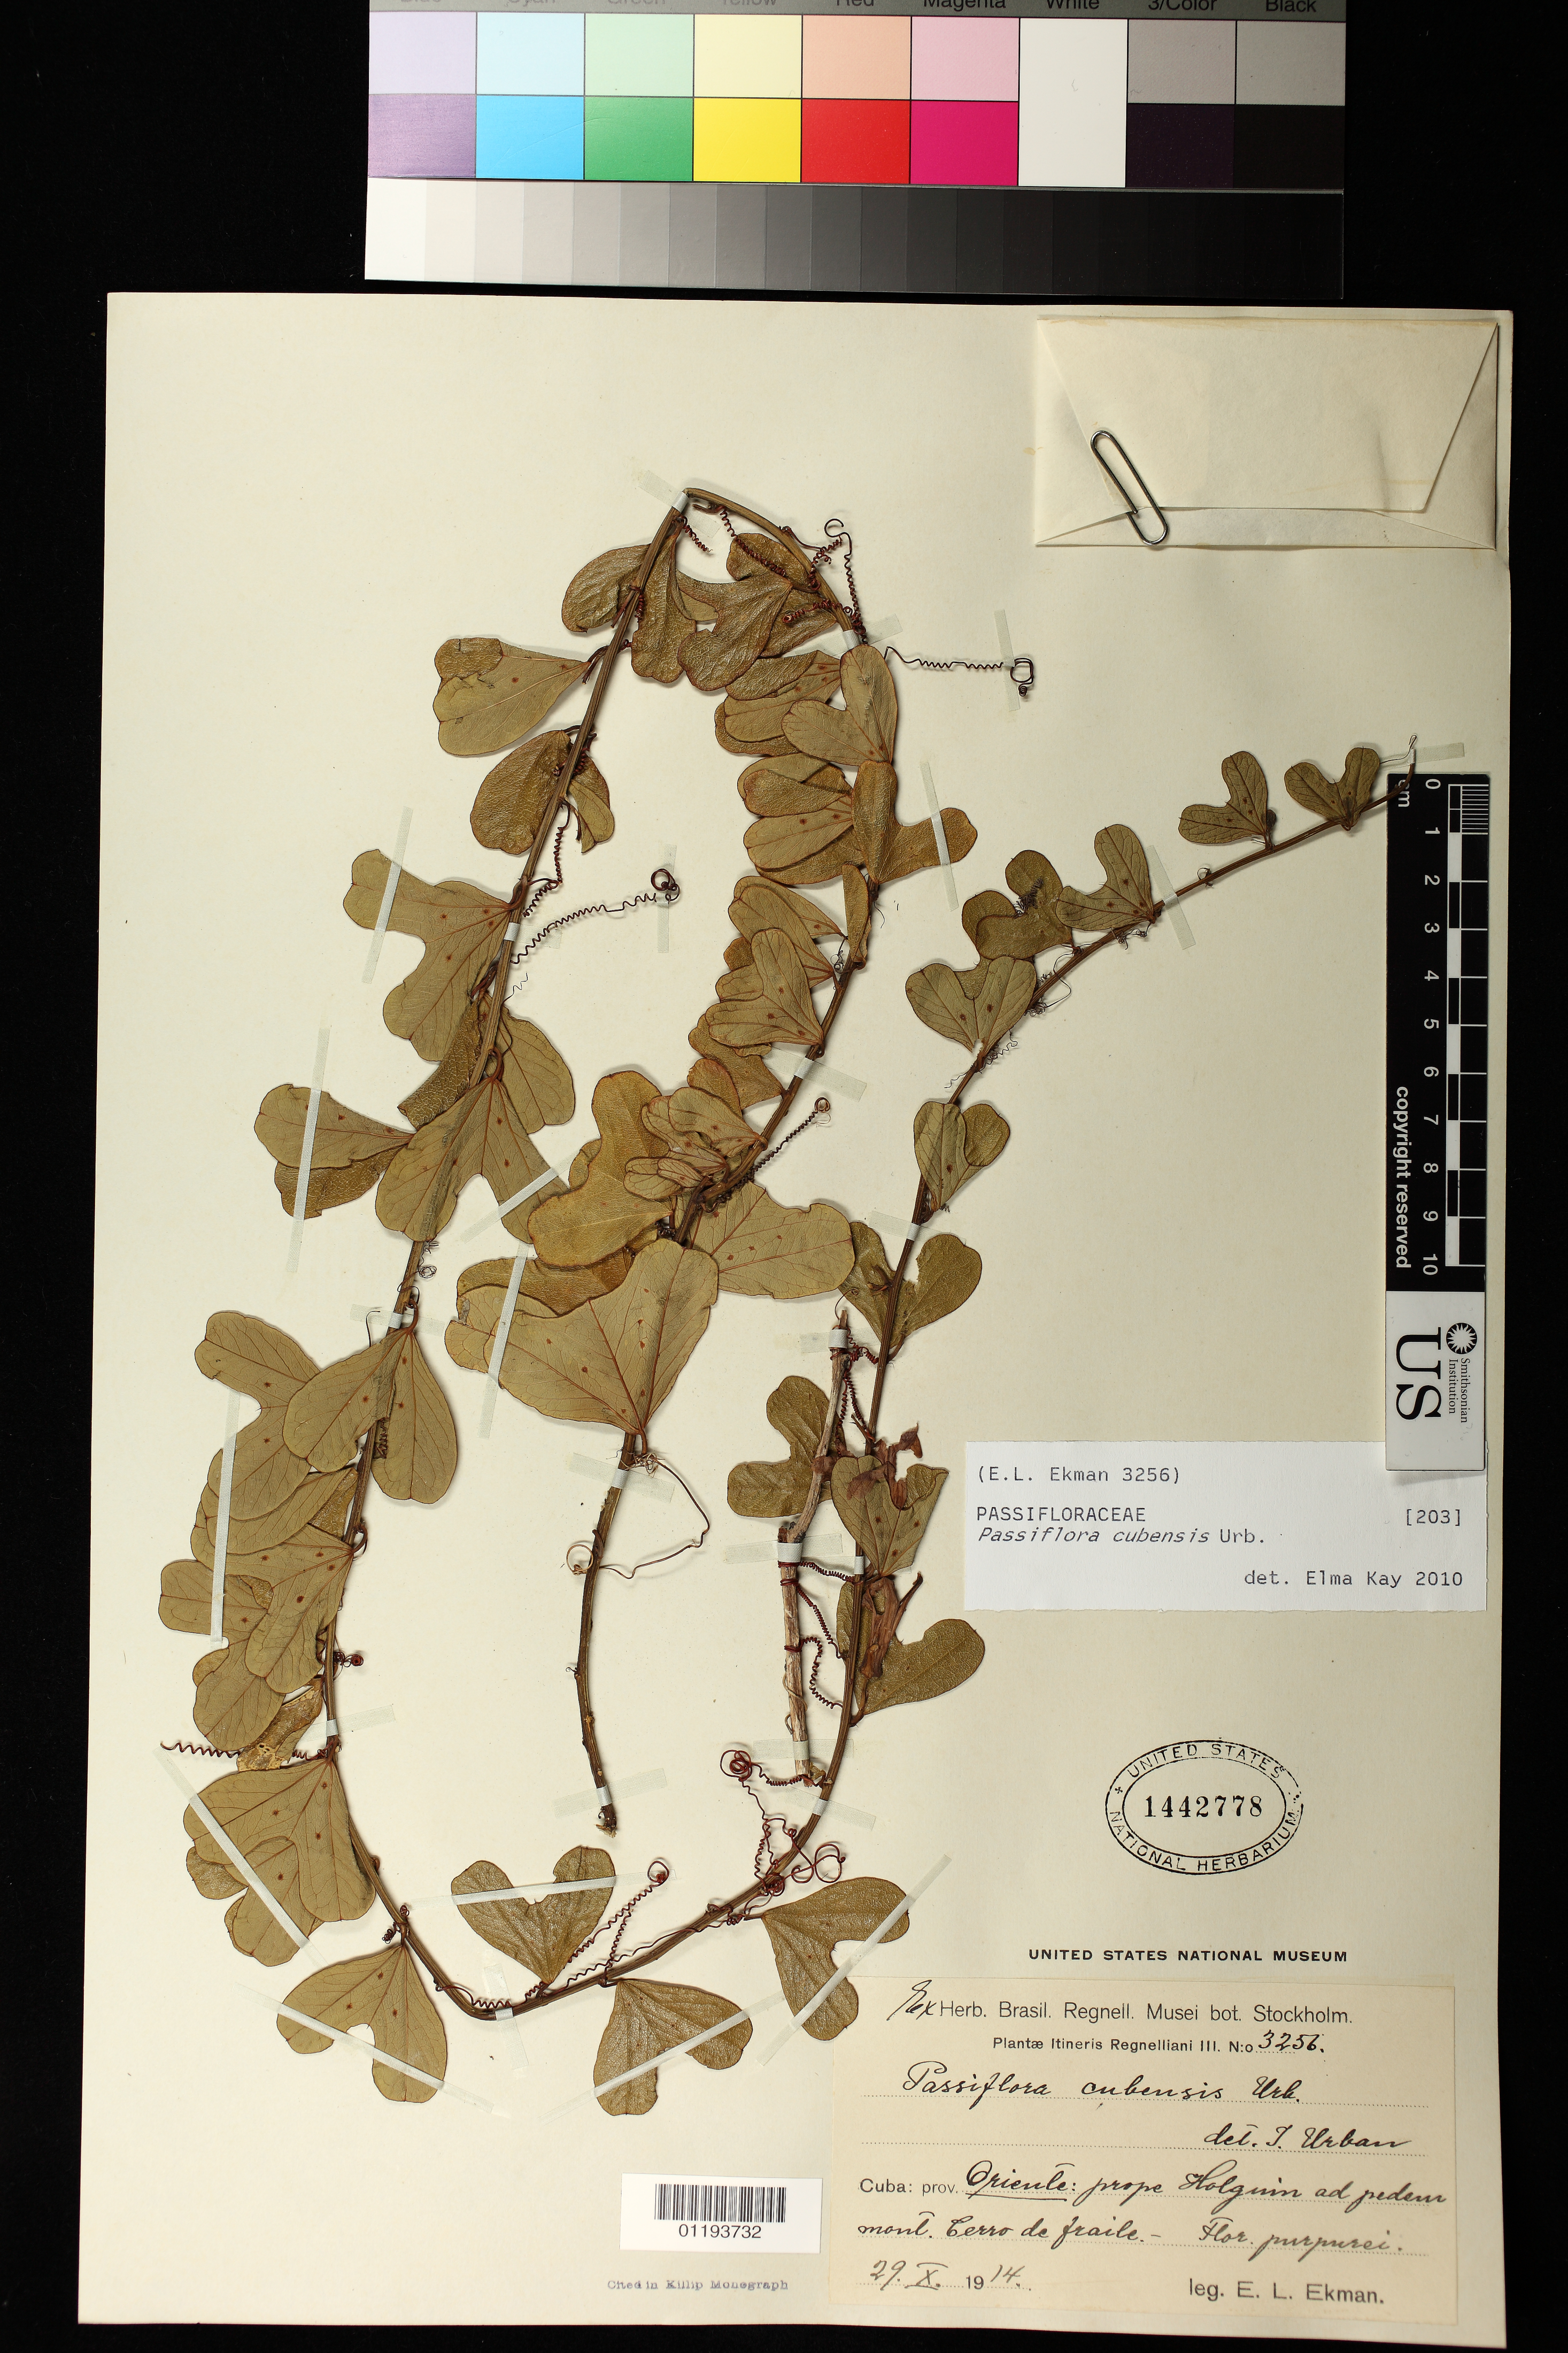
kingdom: Plantae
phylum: Tracheophyta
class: Magnoliopsida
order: Malpighiales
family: Passifloraceae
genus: Passiflora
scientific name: Passiflora cubensis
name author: Urb.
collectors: E. L. Ekman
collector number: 3256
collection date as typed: Oct 29 1914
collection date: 1914-10-29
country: Cuba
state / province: Holguín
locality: Prov. Oriente; prope Holguín ad pedem mont.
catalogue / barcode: US 1442778